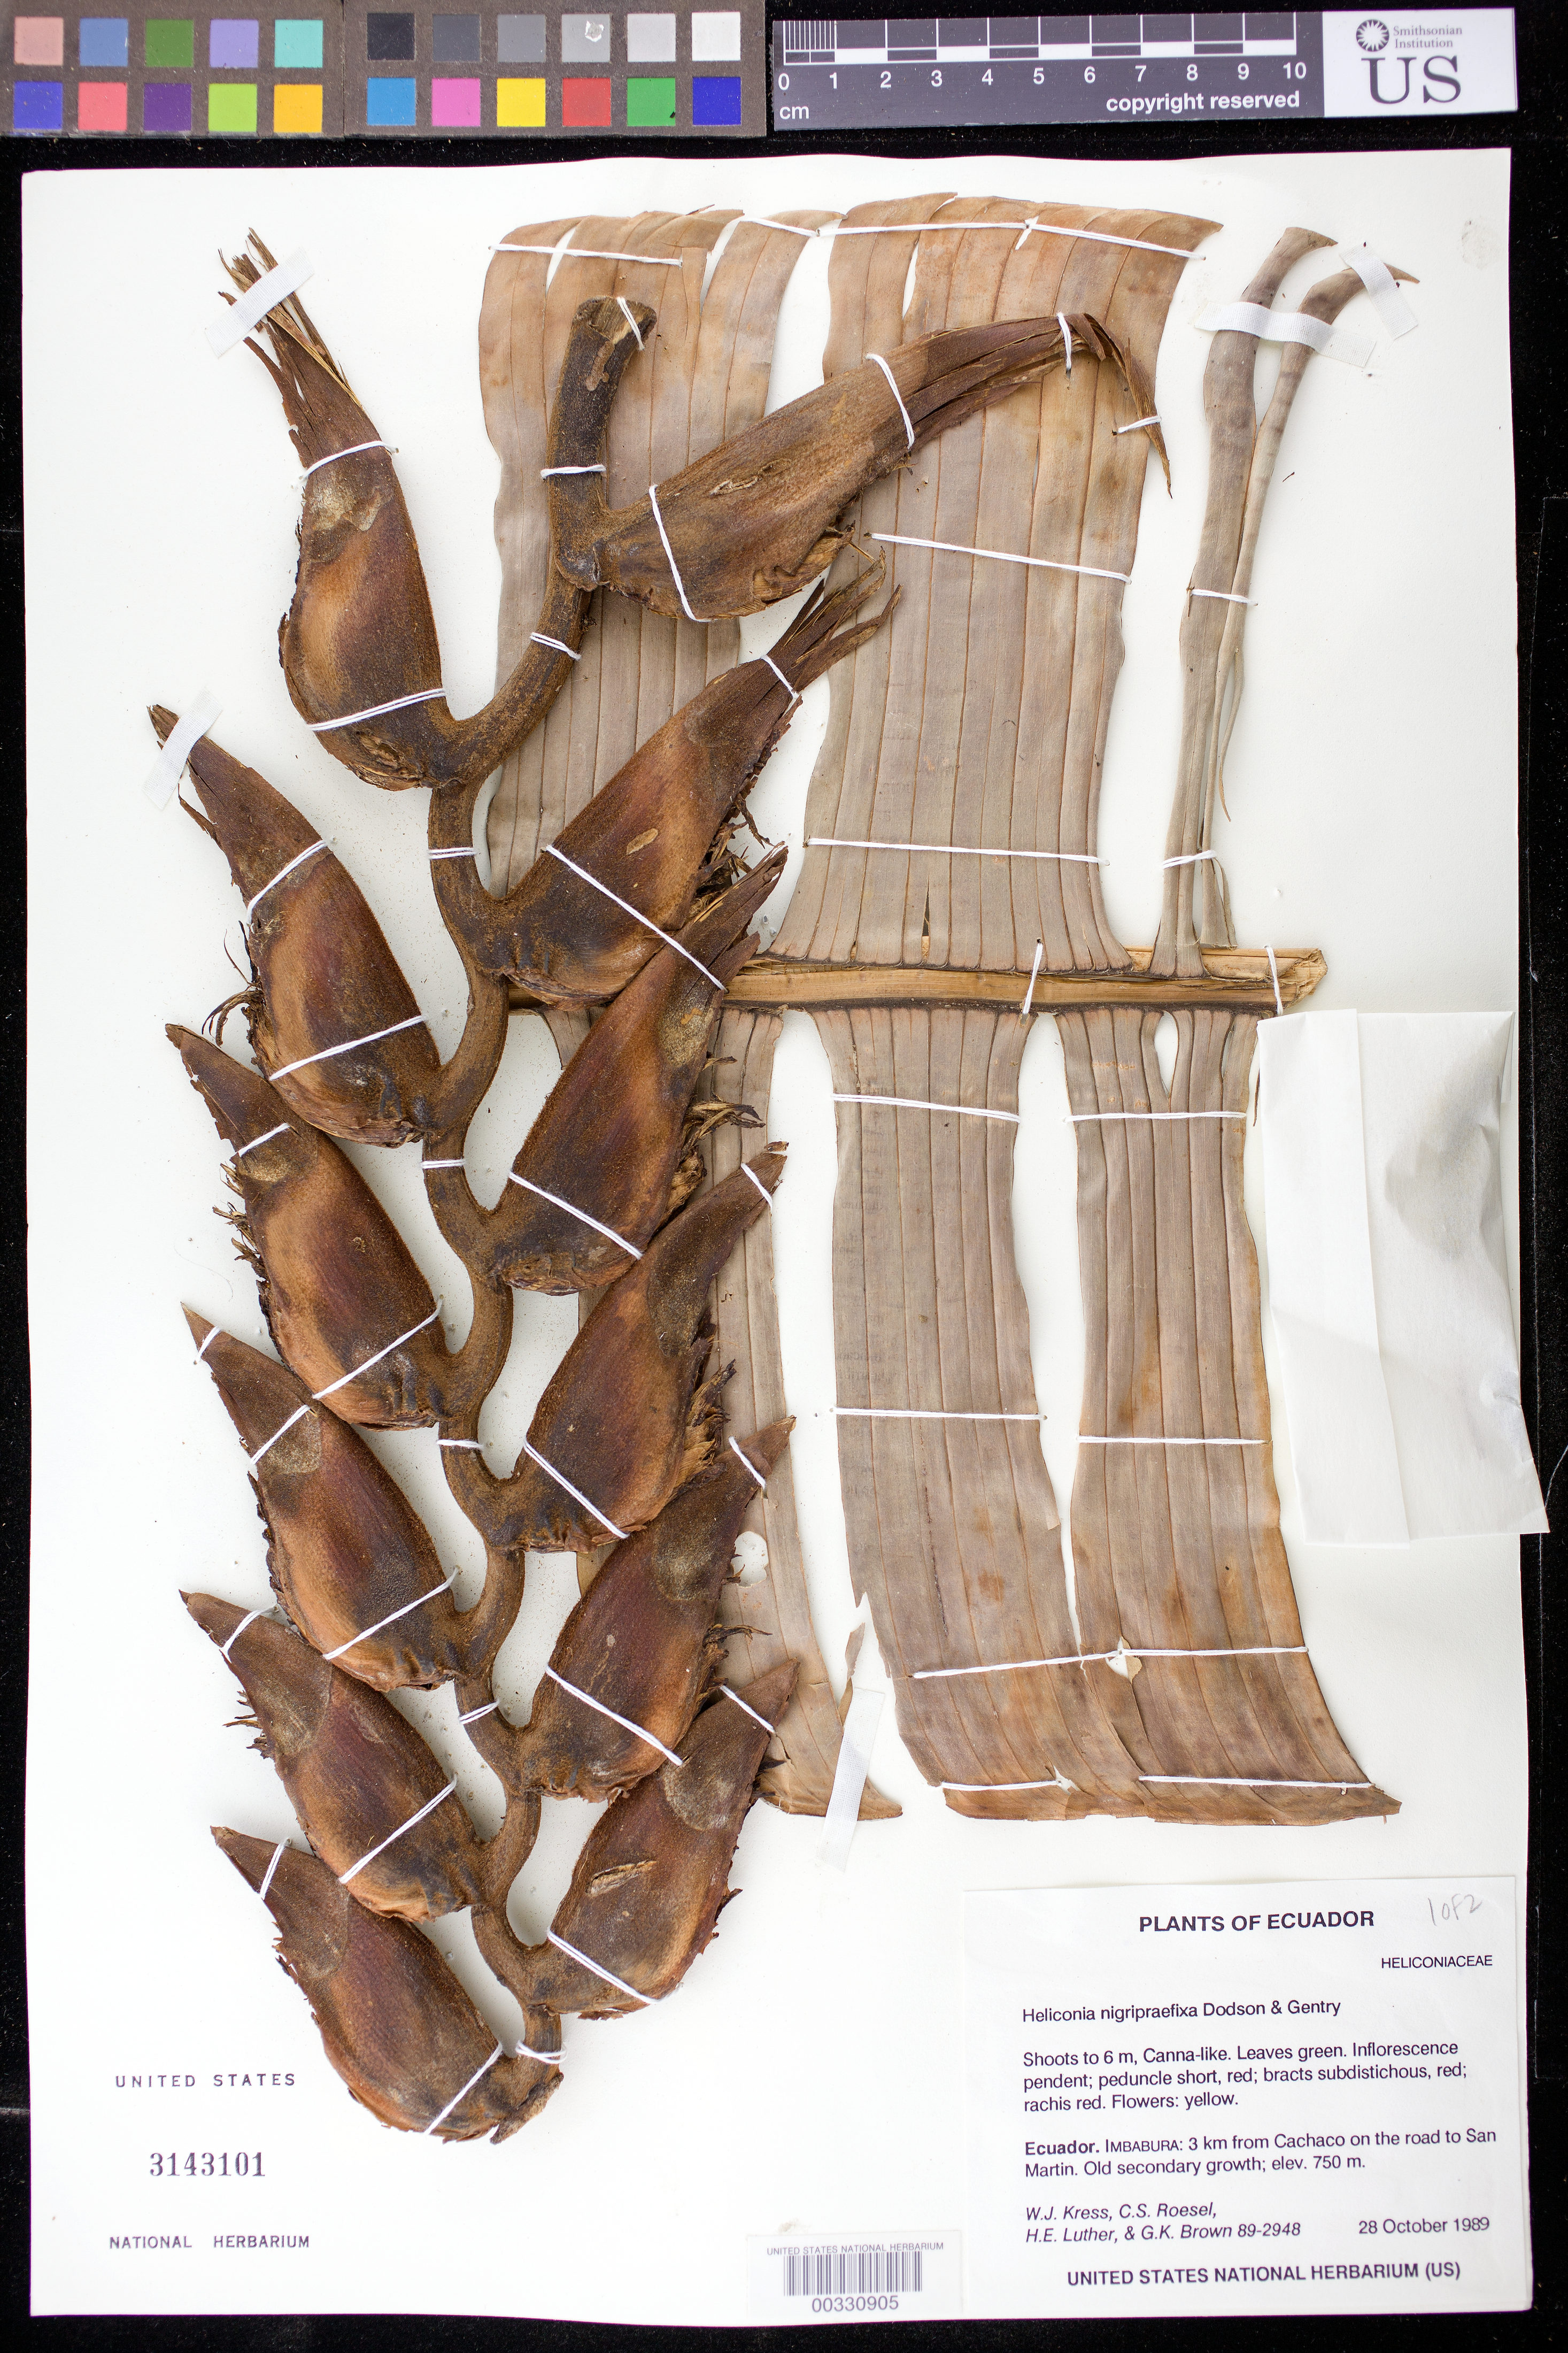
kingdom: Plantae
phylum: Tracheophyta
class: Liliopsida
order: Zingiberales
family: Heliconiaceae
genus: Heliconia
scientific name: Heliconia nigripraefixa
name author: Dodson & Gentry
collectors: W. J. Kress, C. S. Roesel, Harry E. Luther & G. K. Brown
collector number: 89-2948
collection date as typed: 28 Oct 1989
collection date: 1989-10-28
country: Ecuador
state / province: Imbabura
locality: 3 km from Cachaco on road to San Martin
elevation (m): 750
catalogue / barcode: US 3143101